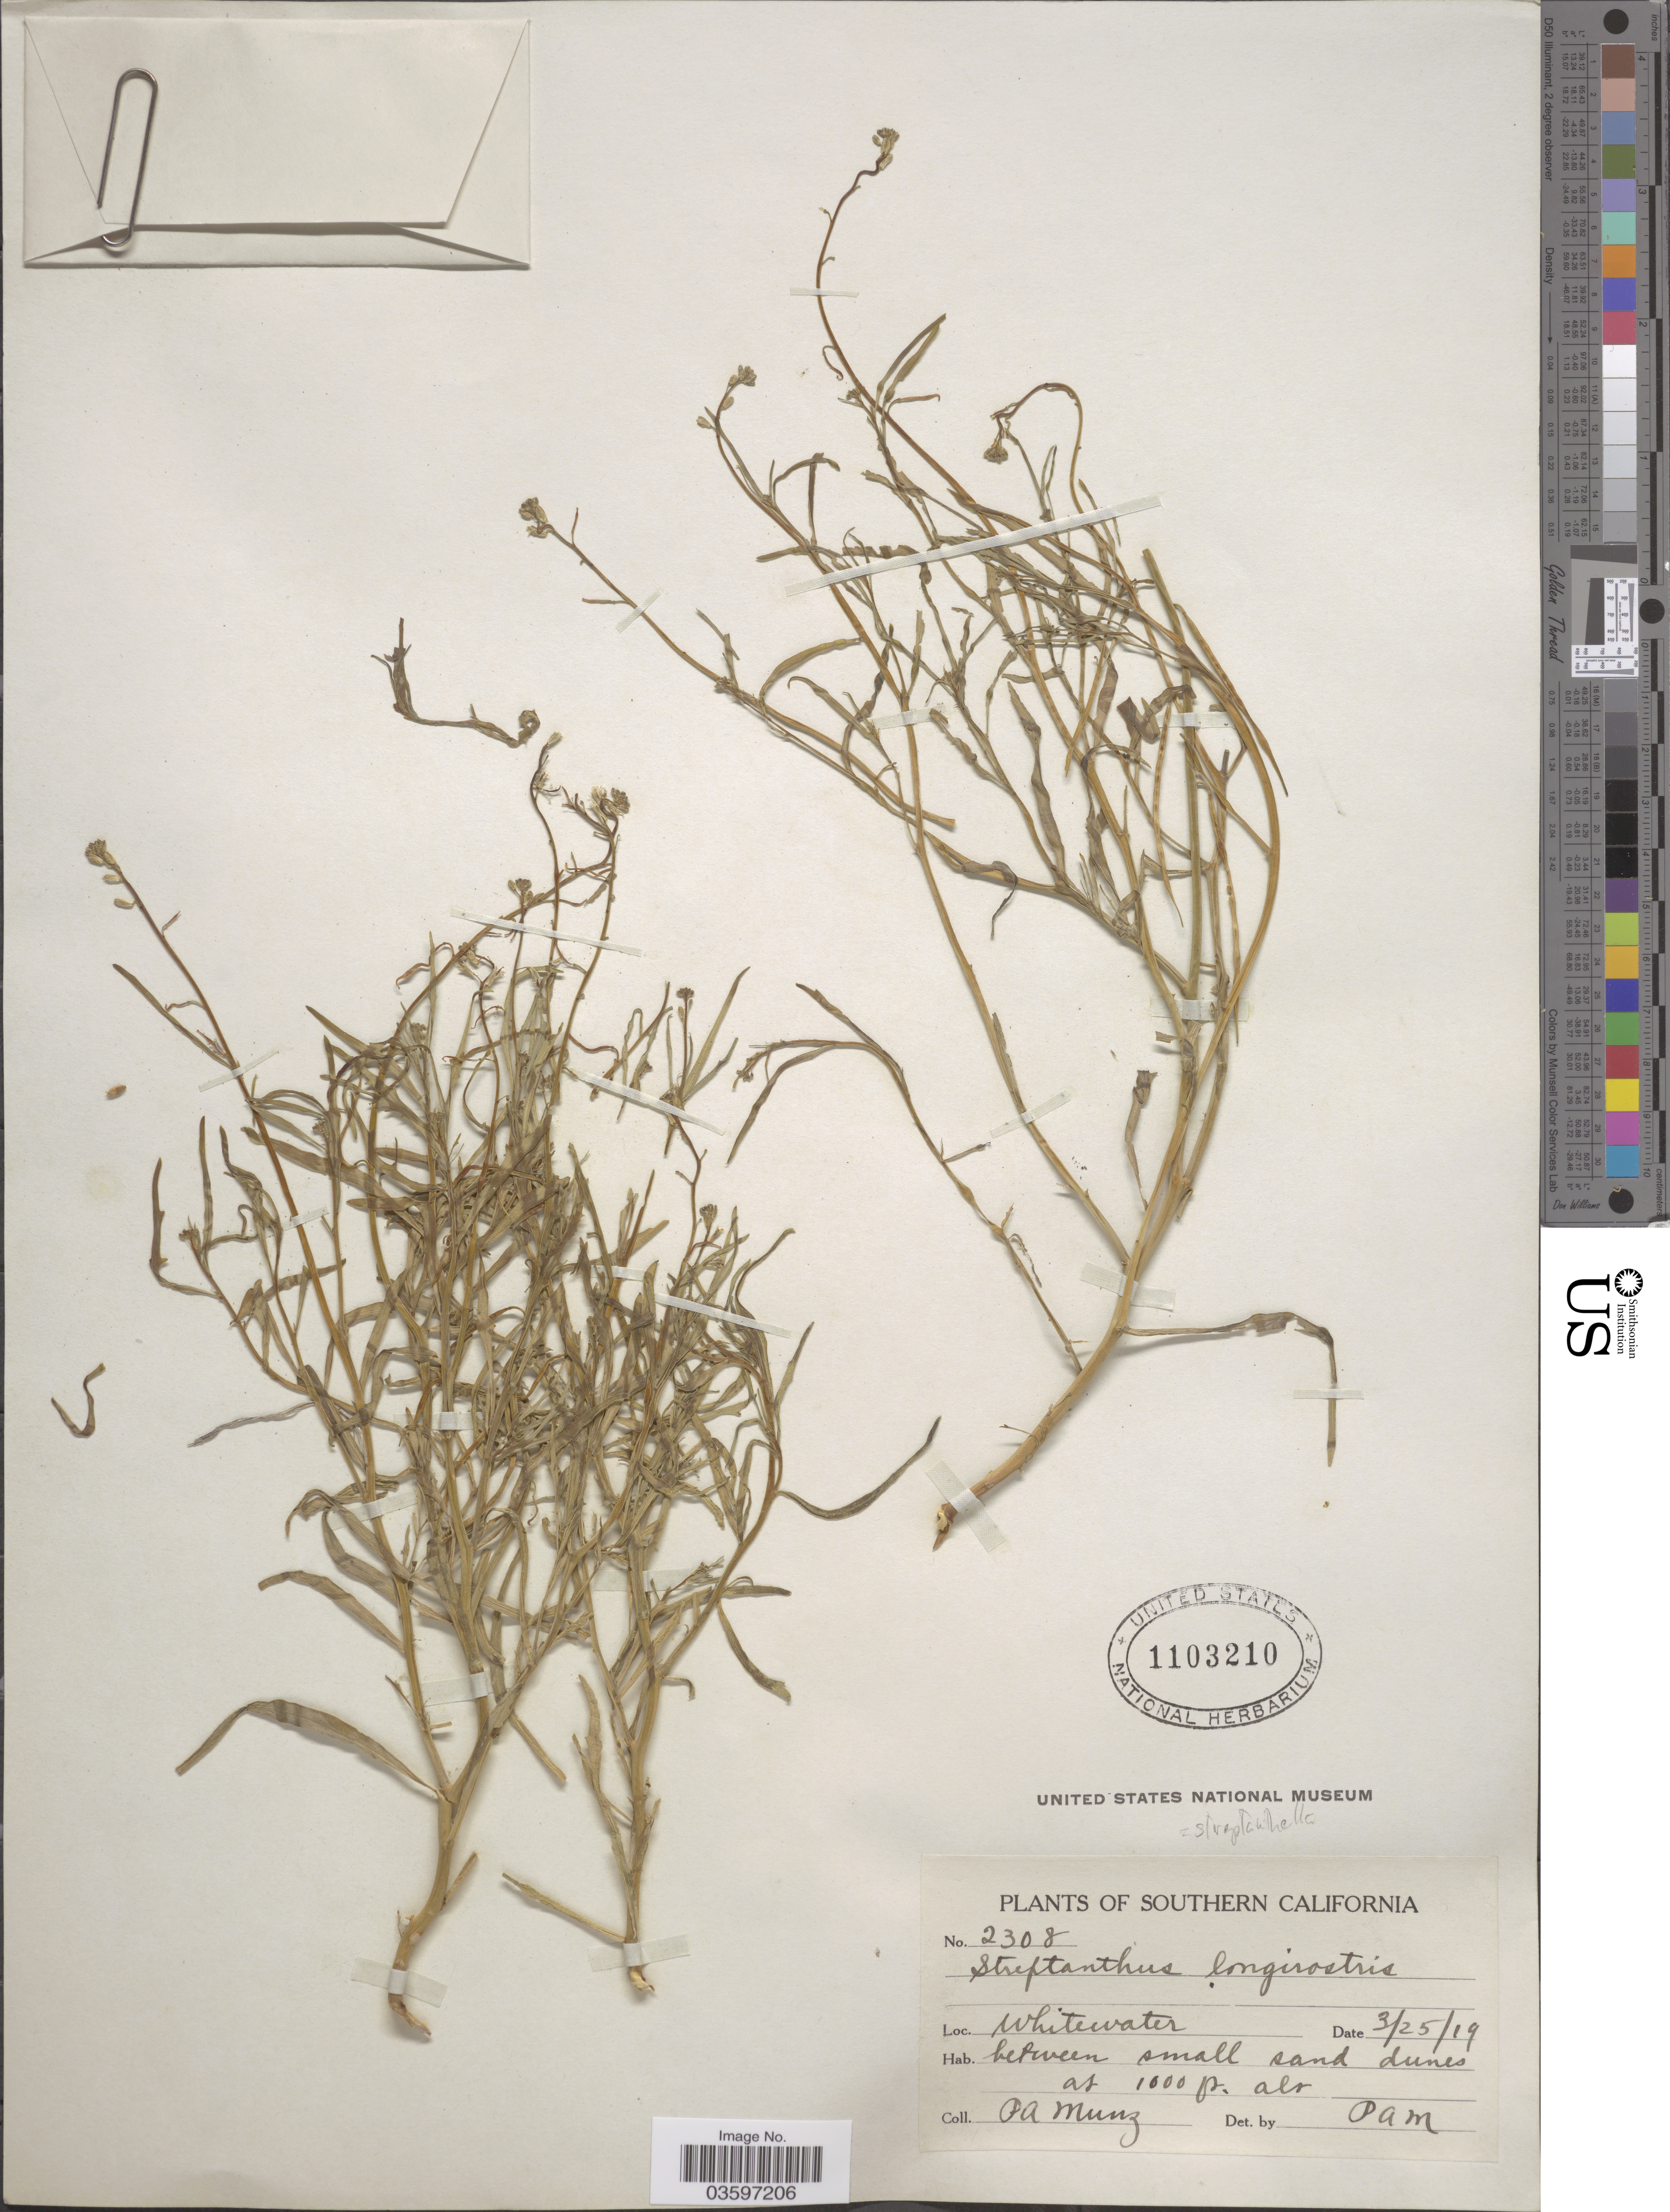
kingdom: Plantae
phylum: Tracheophyta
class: Magnoliopsida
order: Brassicales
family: Brassicaceae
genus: Streptanthella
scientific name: Streptanthella longirostris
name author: (S. Watson) Rydb.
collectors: P. A. Munz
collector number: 2308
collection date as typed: Transcribed d/m/y: 25/3/19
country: United States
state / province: California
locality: Southern California. Whitewater.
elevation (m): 305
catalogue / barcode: US 1103210